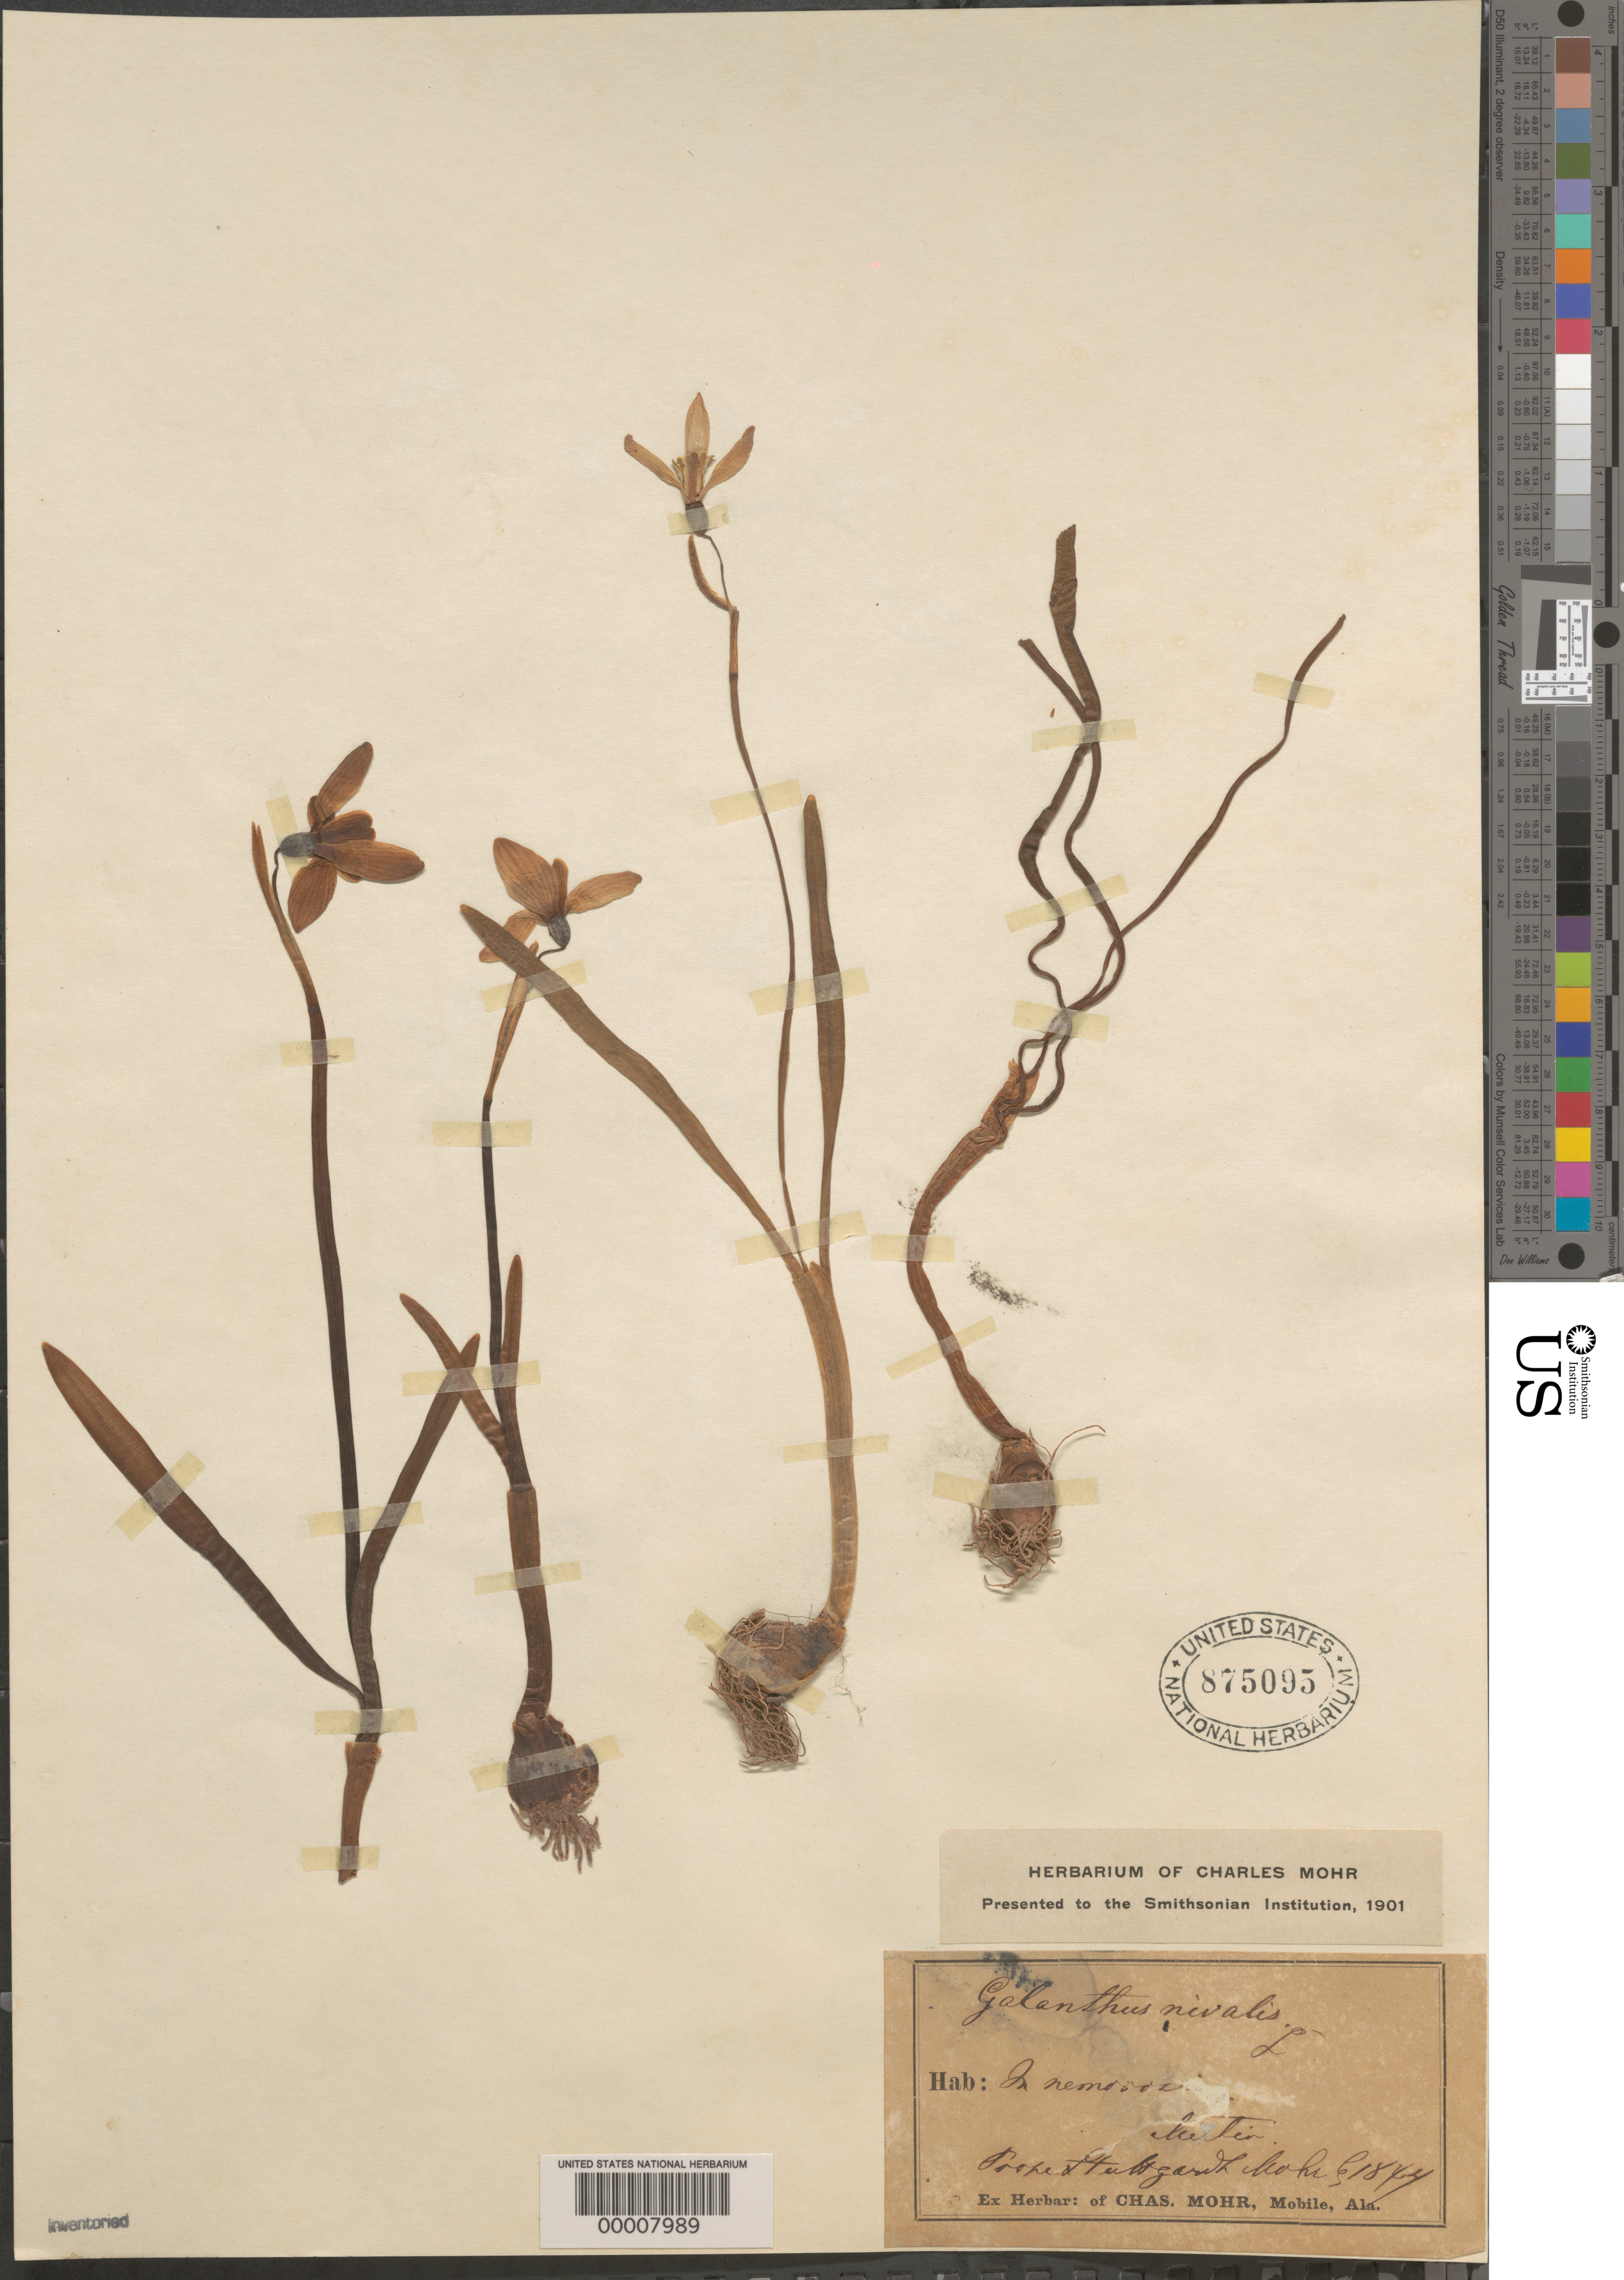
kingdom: Plantae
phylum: Tracheophyta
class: Liliopsida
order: Asparagales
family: Amaryllidaceae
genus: Galanthus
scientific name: Galanthus nivalis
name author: L.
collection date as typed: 1844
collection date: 1844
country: Germany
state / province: Baden-württemberg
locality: Stuttgart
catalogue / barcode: US 875095